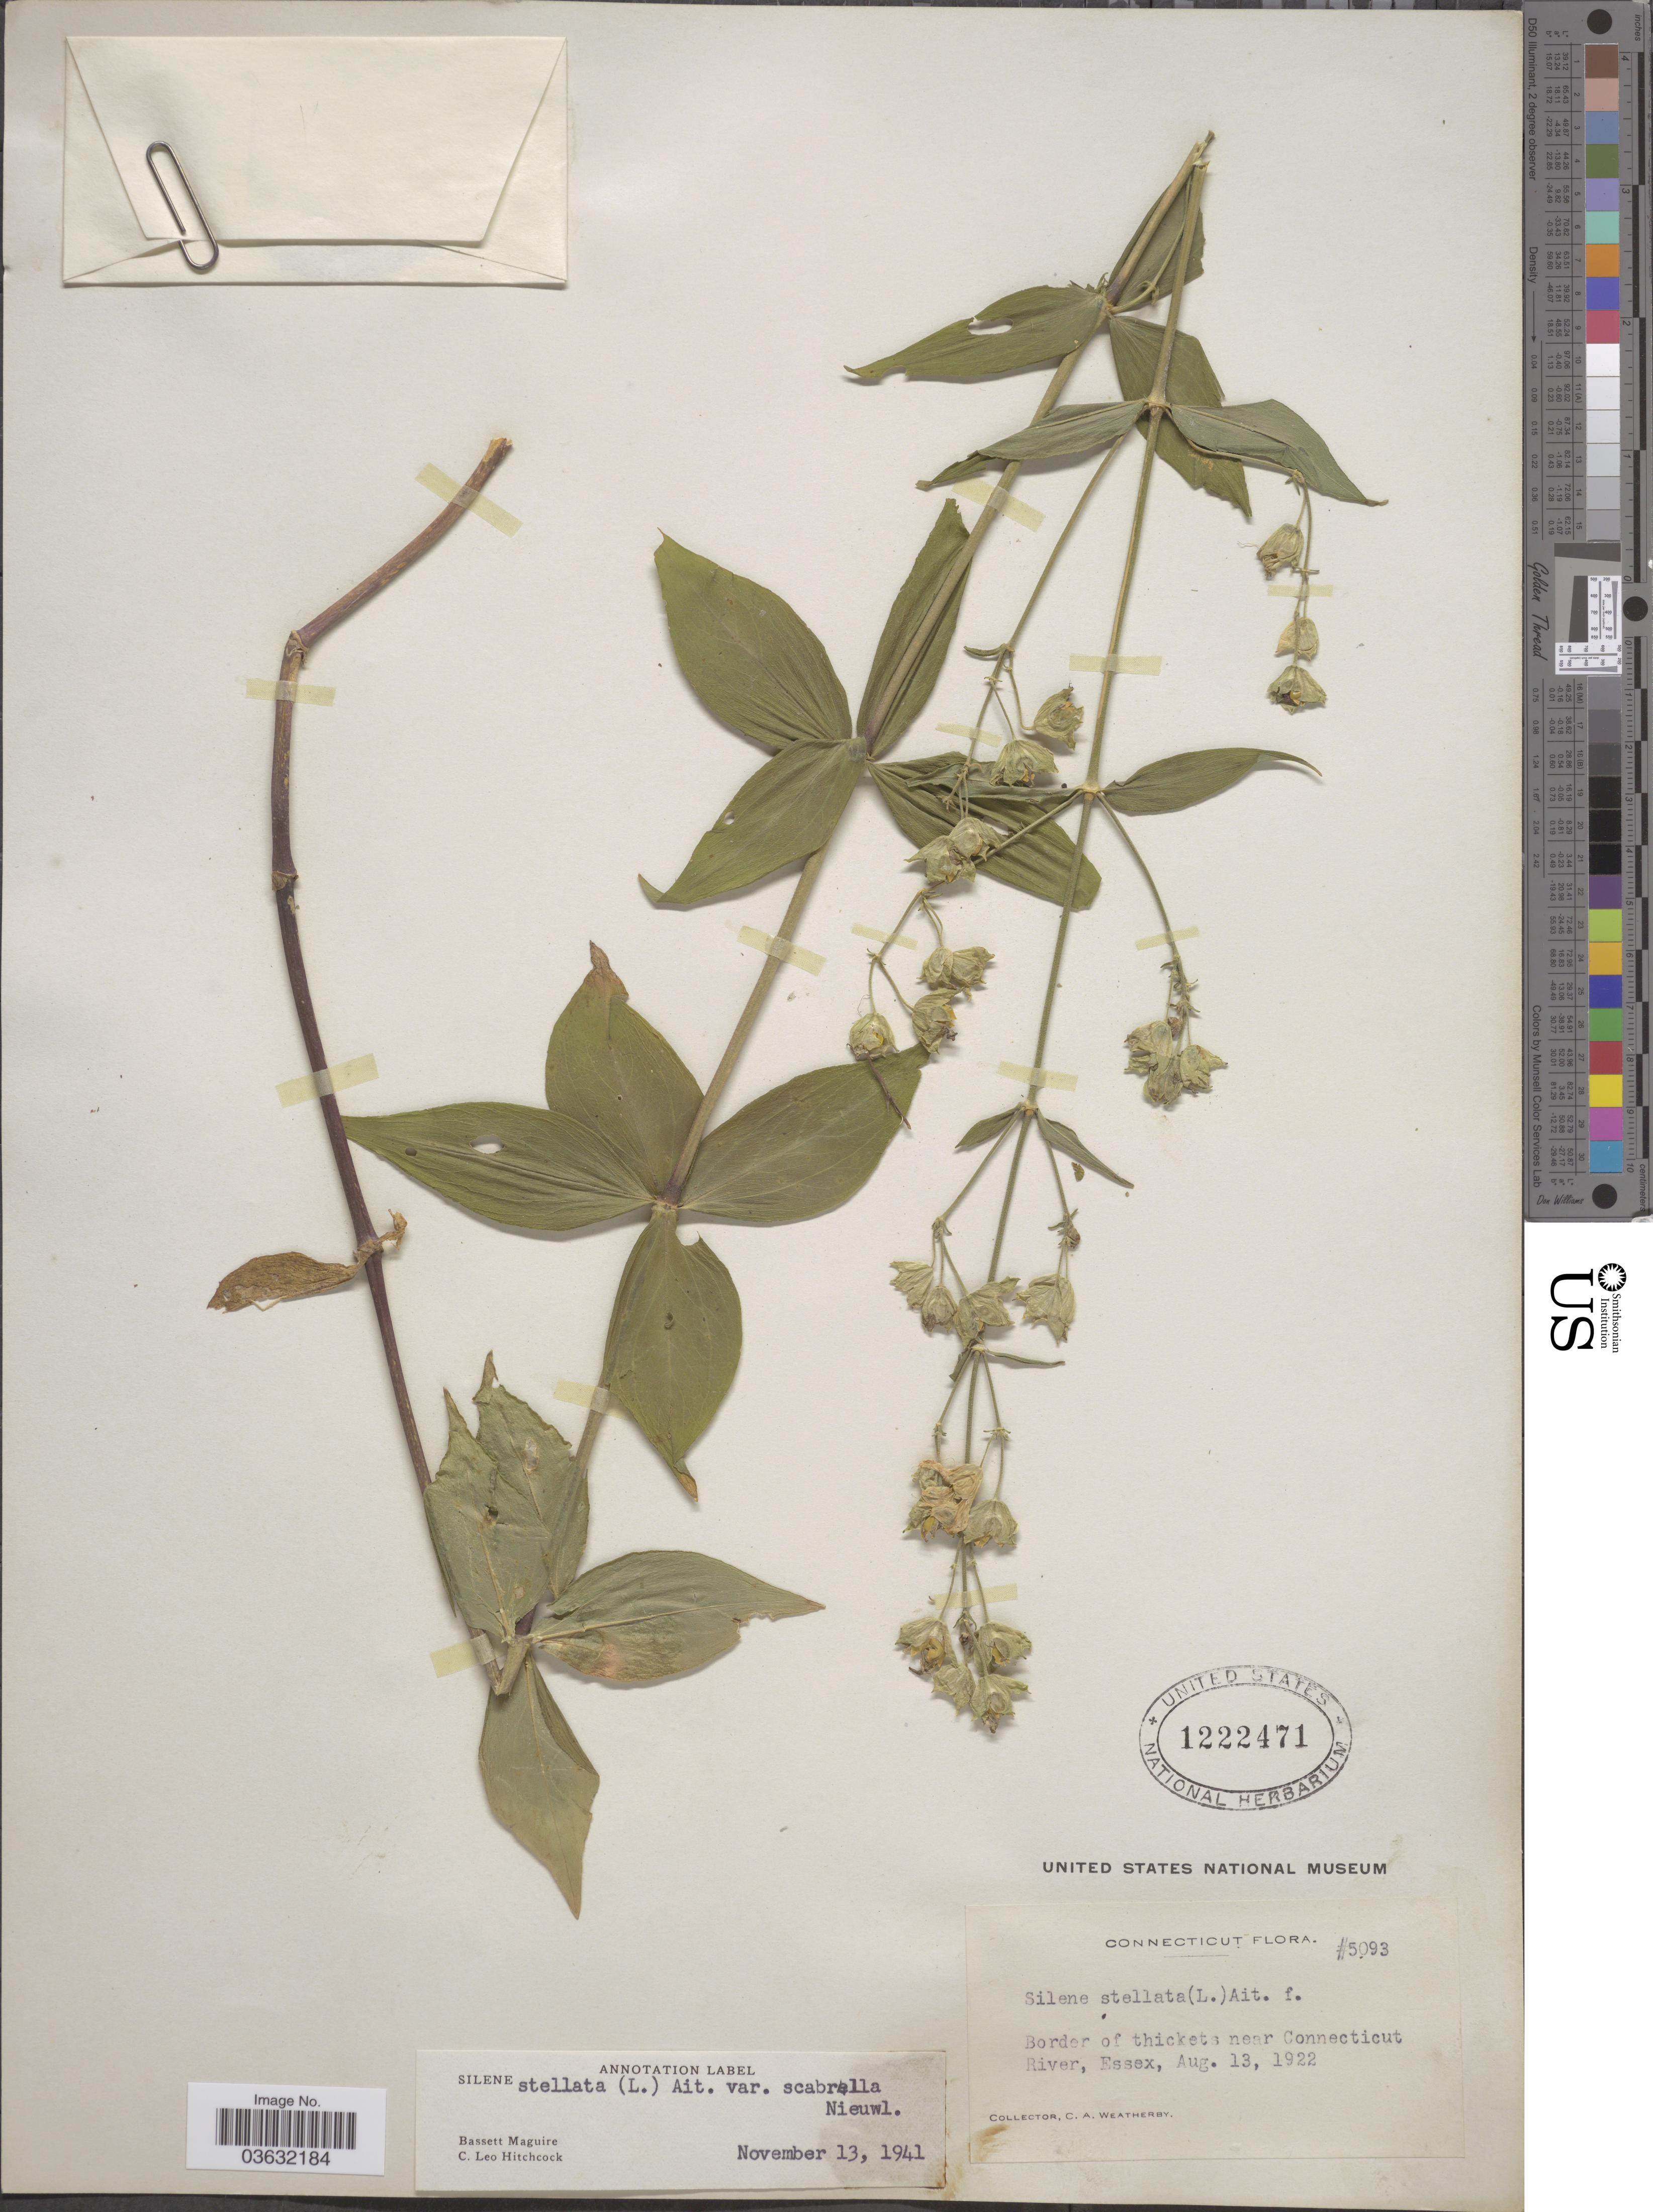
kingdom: Plantae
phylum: Tracheophyta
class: Magnoliopsida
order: Caryophyllales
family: Caryophyllaceae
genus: Silene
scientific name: Silene stellata var. scabrella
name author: (Nieuwl.) E.J. Palmer & Steyerm.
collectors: C. A. Weatherby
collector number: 5093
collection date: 1922-08-13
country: United States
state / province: Connecticut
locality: Near Connecticut River, Essex.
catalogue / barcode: US 1222471